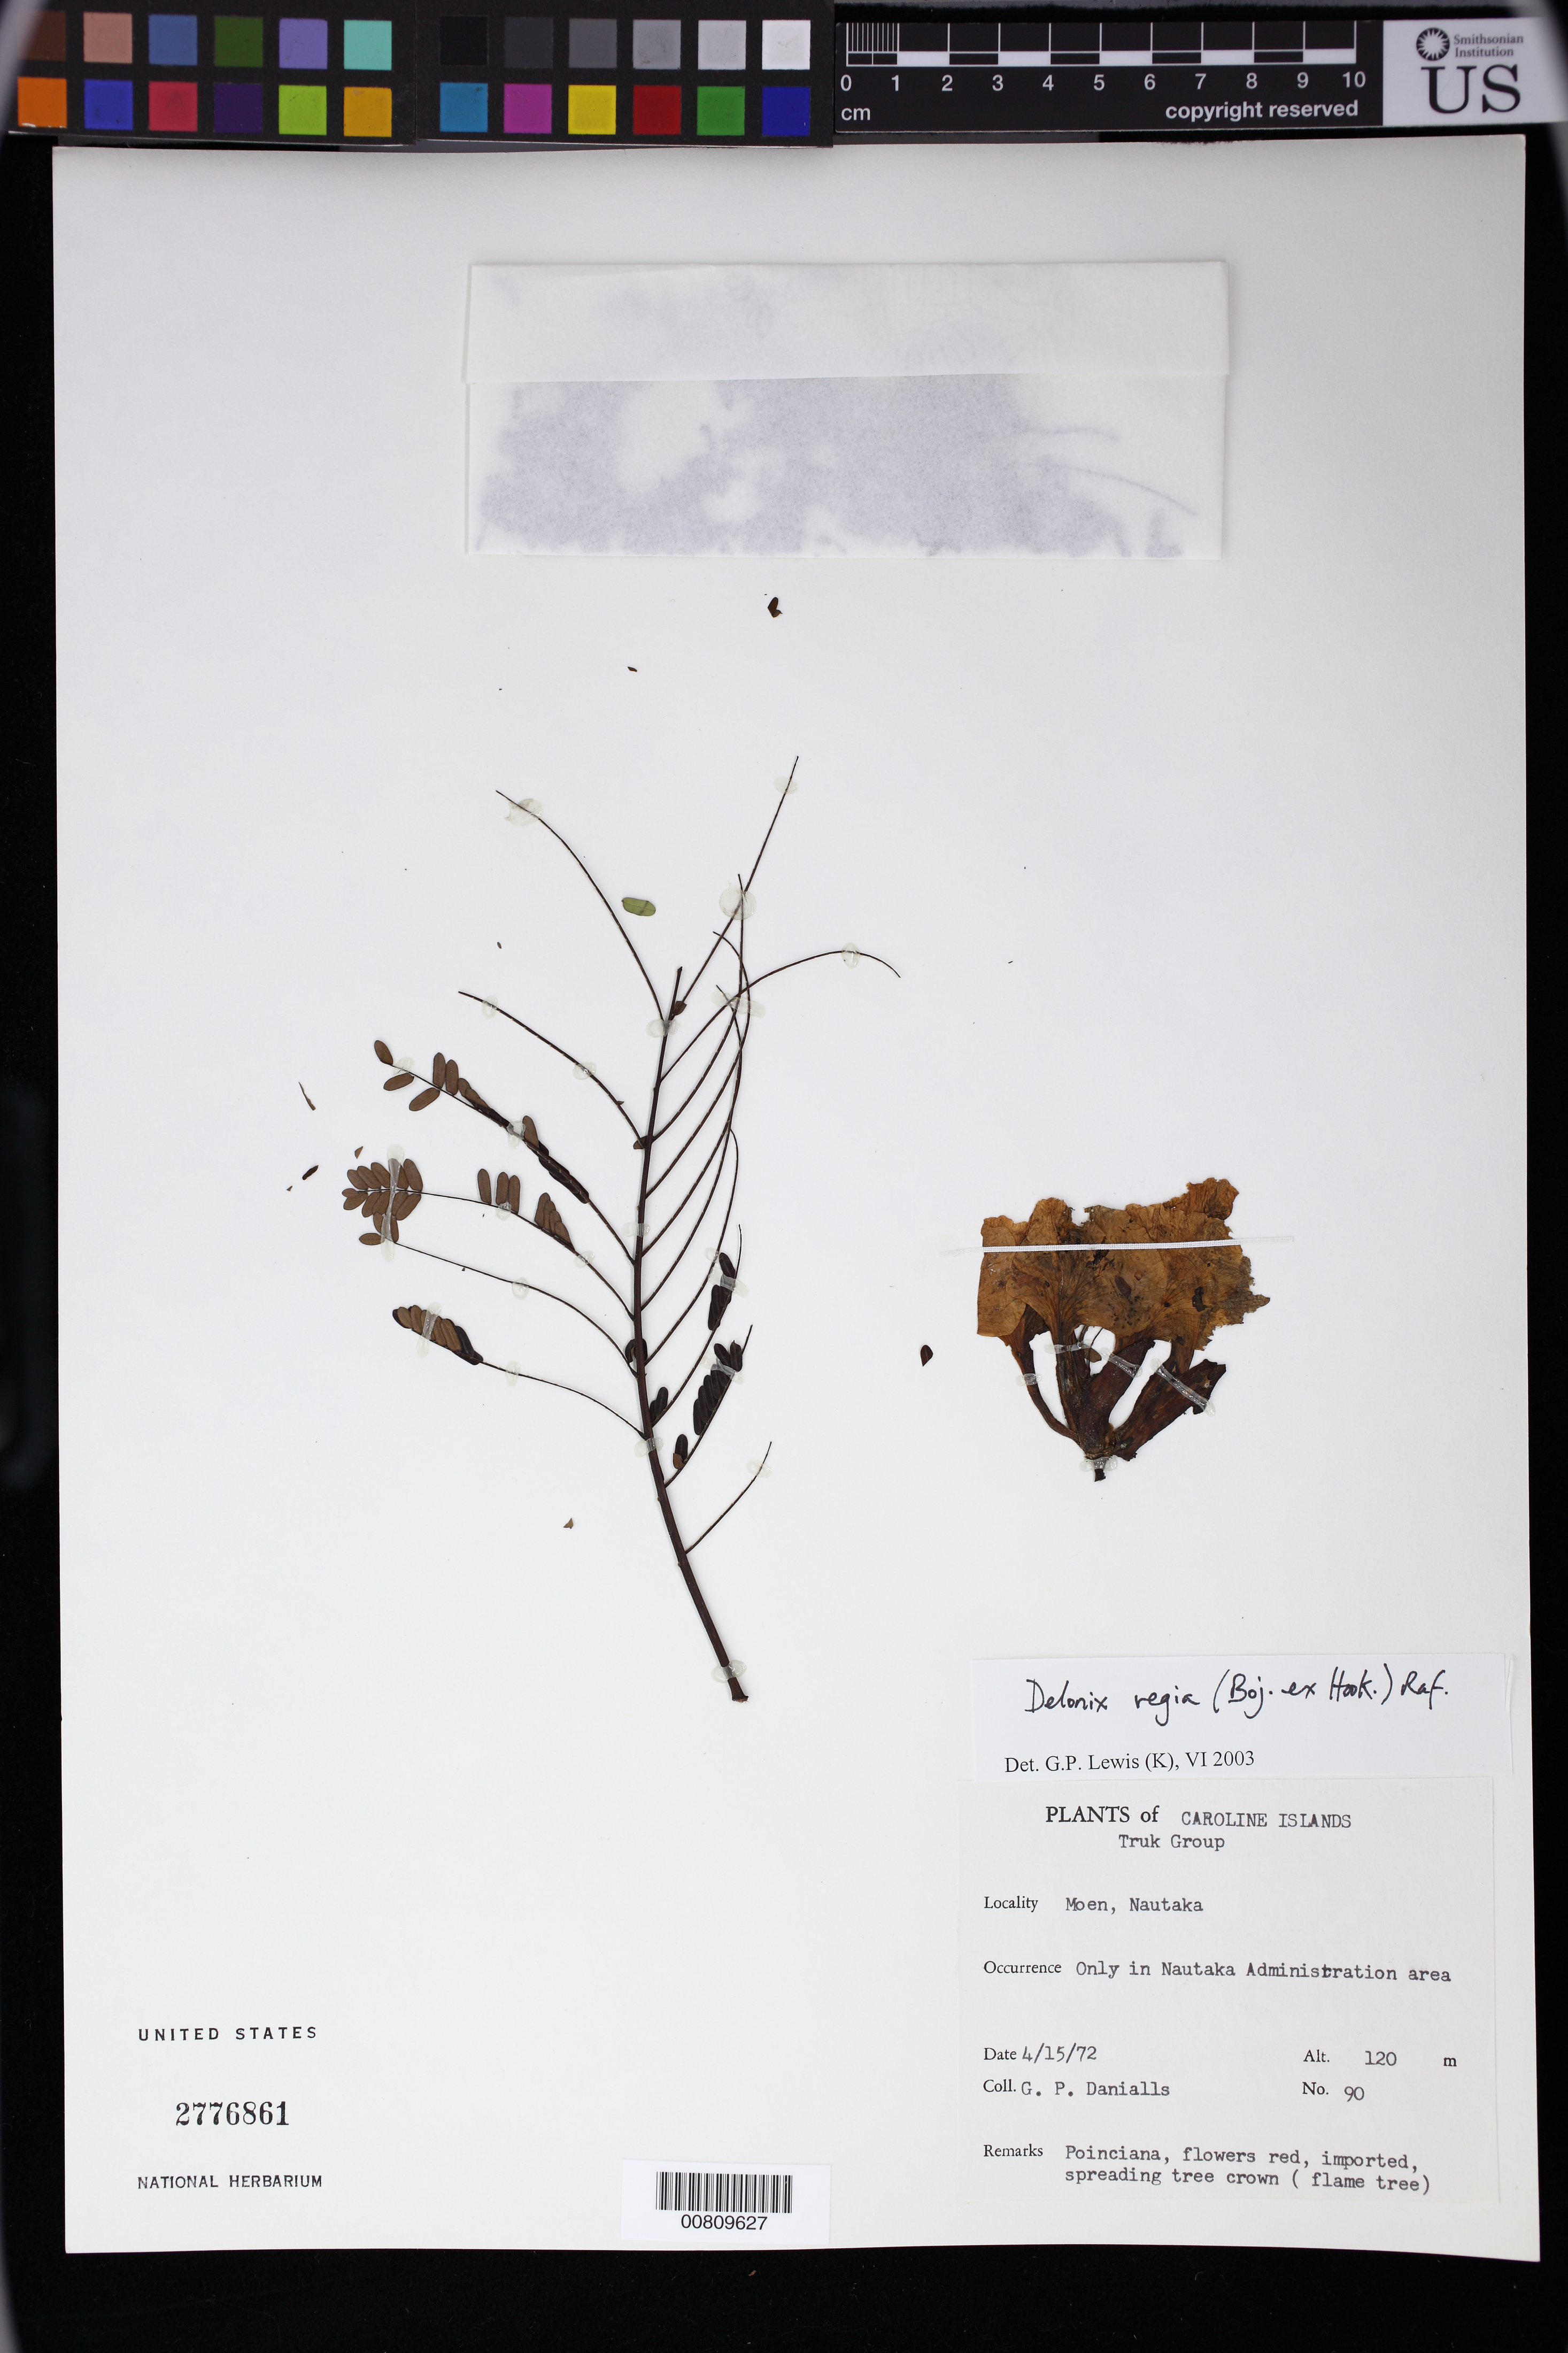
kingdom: Plantae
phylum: Tracheophyta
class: Magnoliopsida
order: Fabales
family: Fabaceae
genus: Delonix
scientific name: Delonix regia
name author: (Bojer ex Hook.) Raf.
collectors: G. Danialls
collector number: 90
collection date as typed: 15 Apr 1972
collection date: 1972-04-15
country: Micronesia, Federated States of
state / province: Truk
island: Moen [Wono]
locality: Truk-Moen, Agriculture Substation, and vicinity, Nantaka. [Men I. = Weno I.]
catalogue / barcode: US 2776861